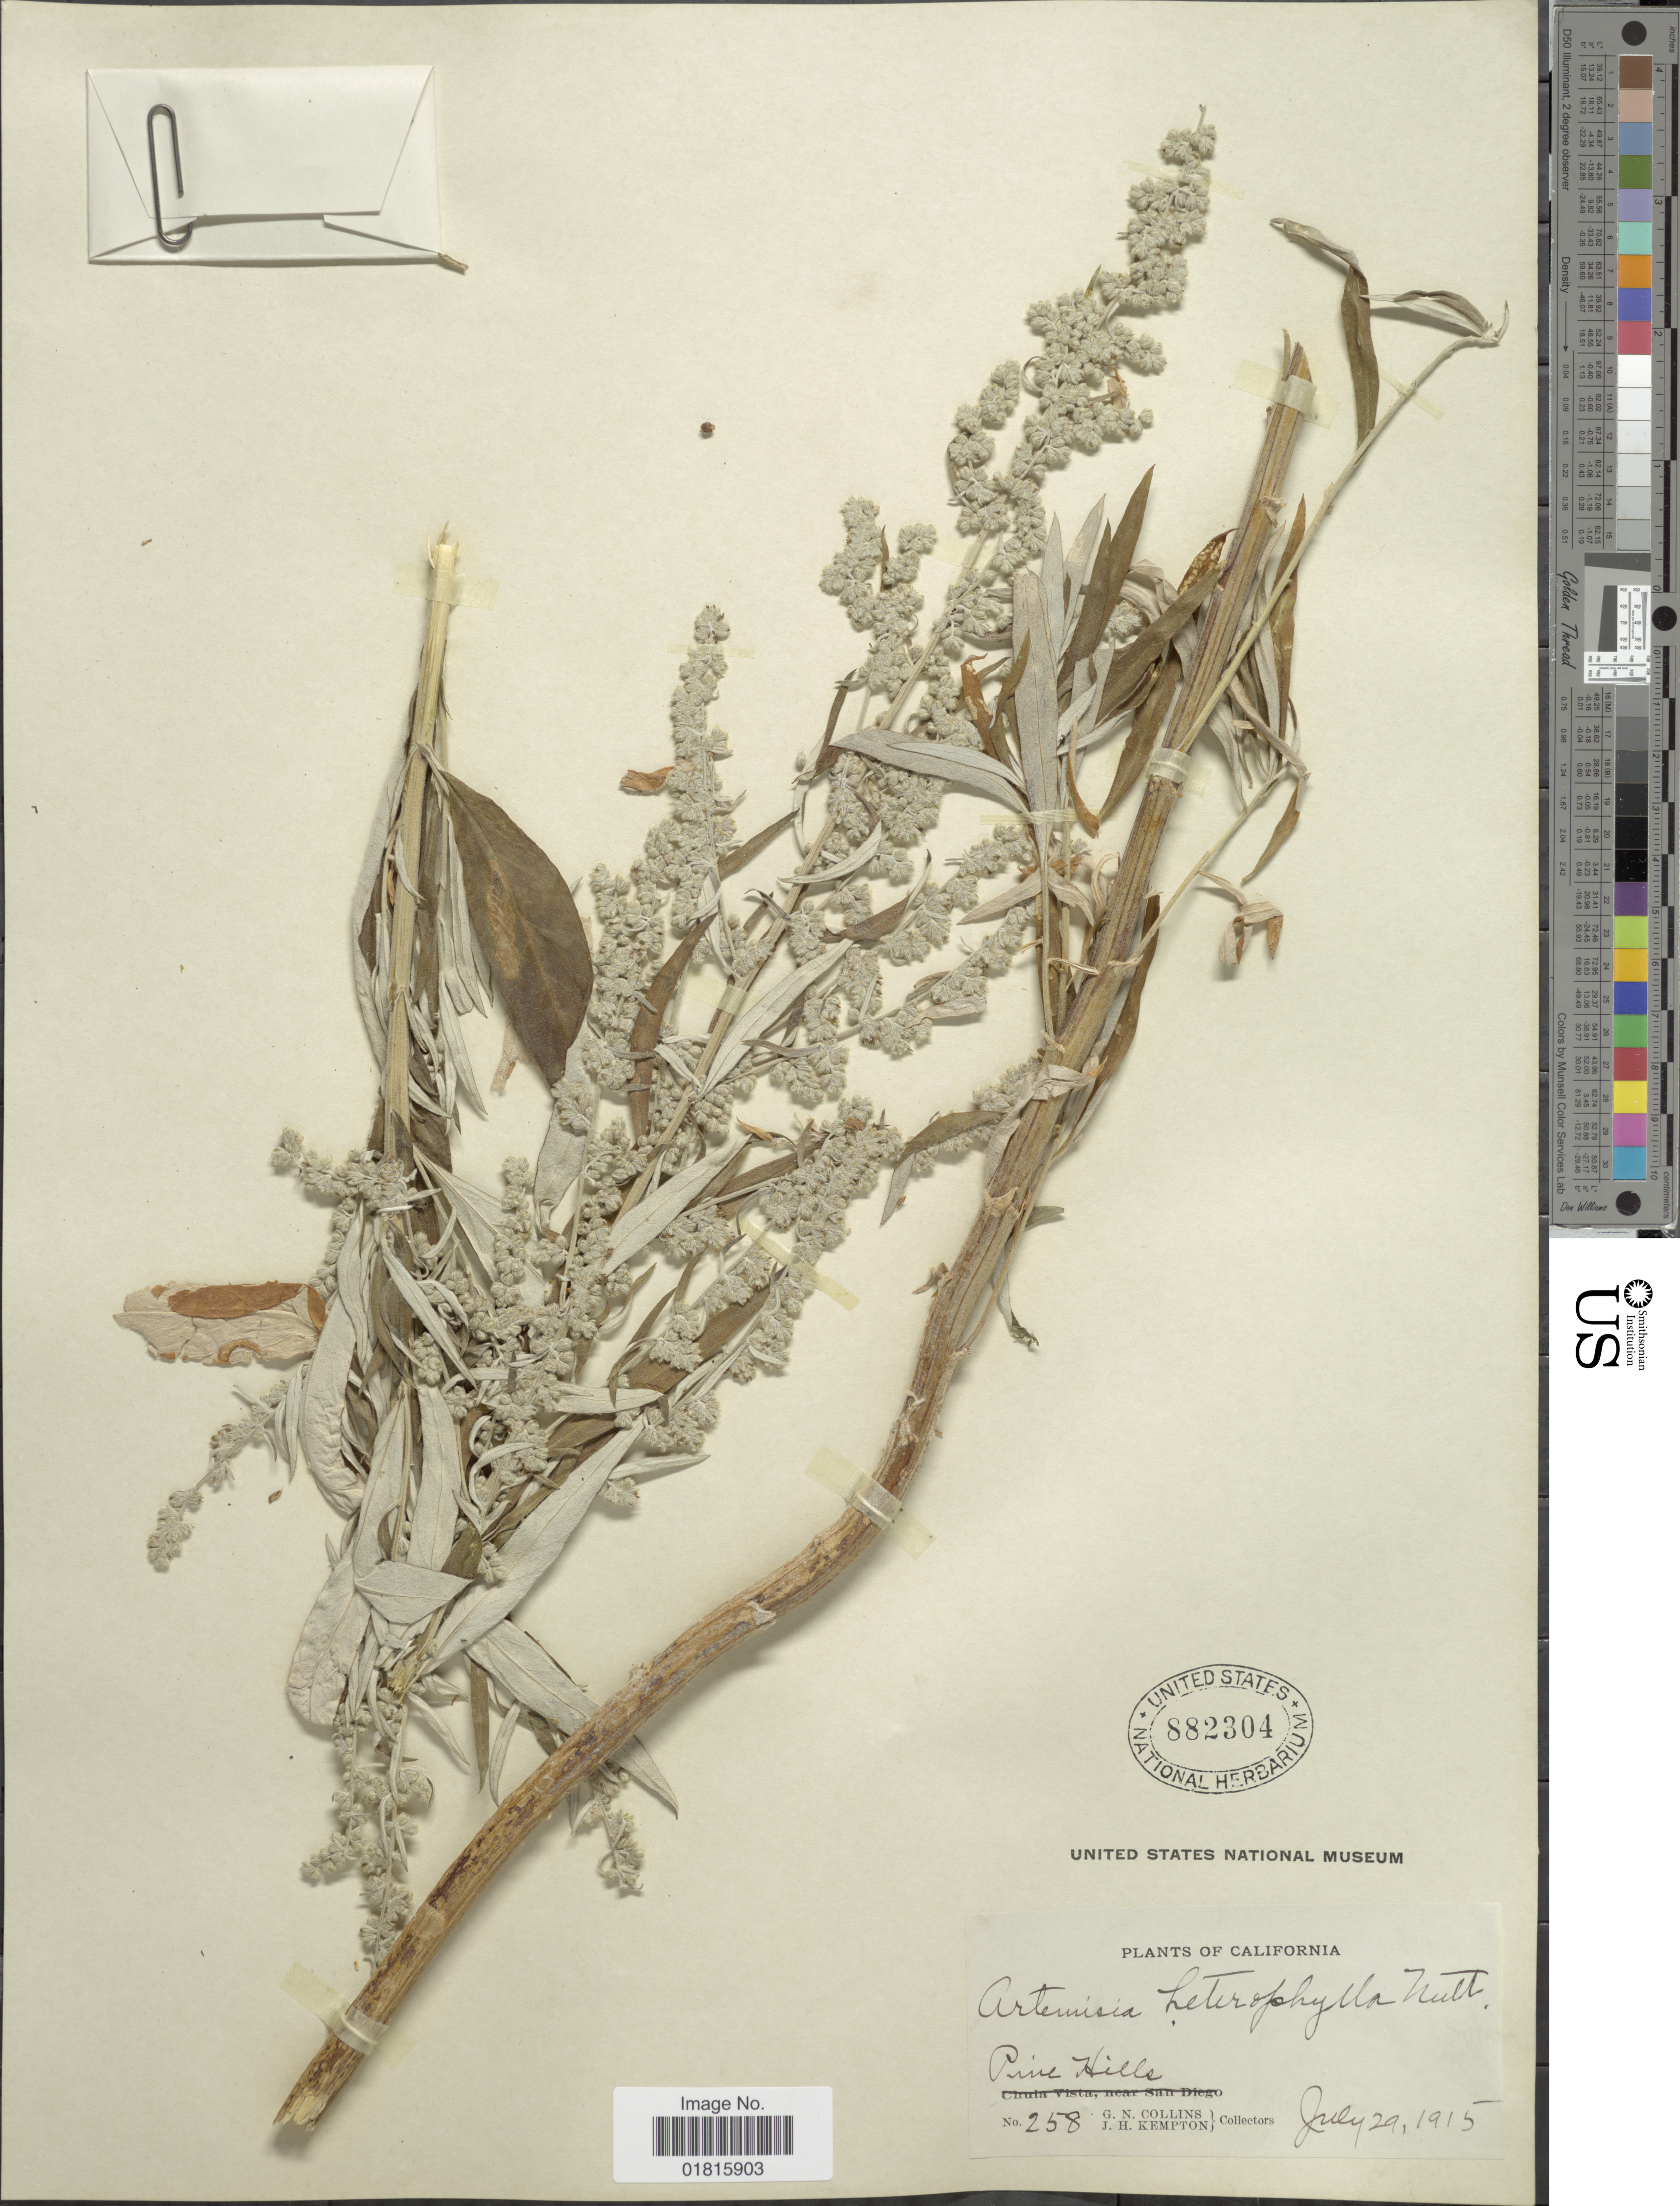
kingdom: Plantae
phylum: Tracheophyta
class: Magnoliopsida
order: Asterales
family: Asteraceae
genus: Artemisia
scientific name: Artemisia heterophylla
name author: Nutt.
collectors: G. Collins & J. H. Kempton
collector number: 258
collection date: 1915-07-29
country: United States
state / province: California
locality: Pine Hills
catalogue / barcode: US 882304